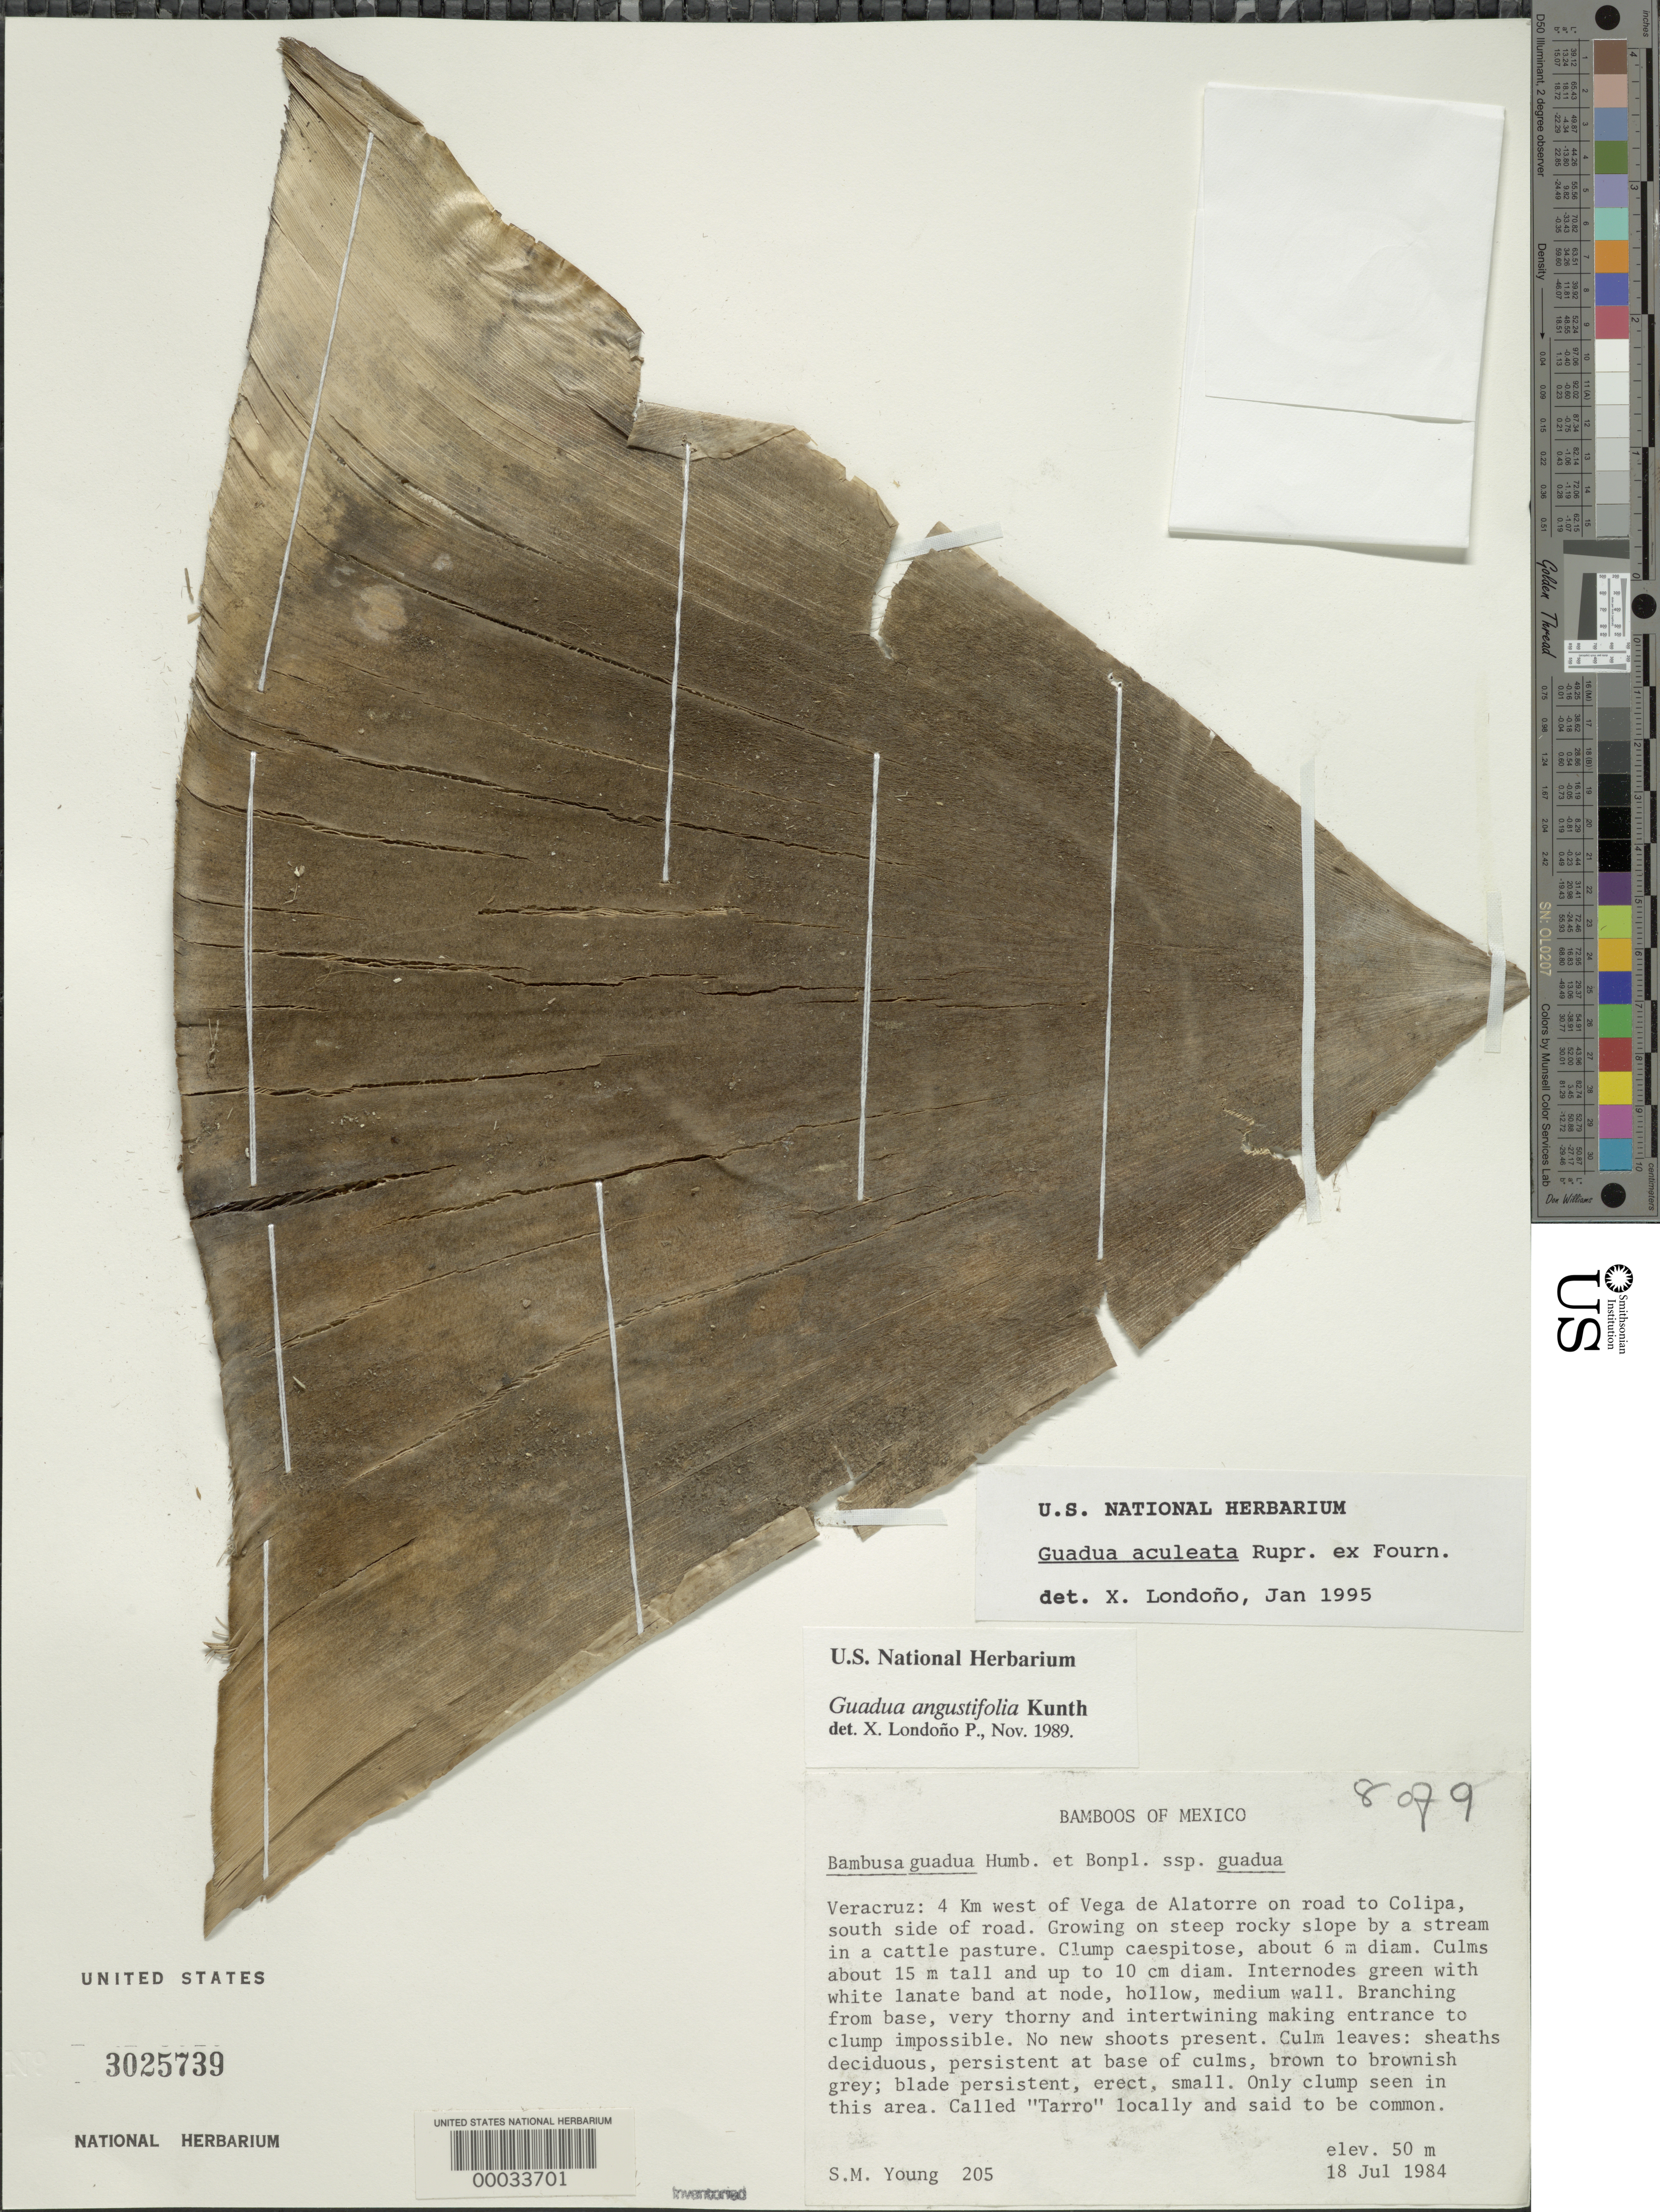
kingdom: Plantae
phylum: Tracheophyta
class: Liliopsida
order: Poales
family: Poaceae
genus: Guadua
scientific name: Guadua aculeata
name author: Rupr. ex E. Fourn.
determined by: Londoño, X., (TULV), Jardin Botanico "Juan Maria Cespedes"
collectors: S. Young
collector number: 205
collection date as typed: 18 Jul 1984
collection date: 1984-07-18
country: Mexico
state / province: Veracruz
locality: Vega de alatorre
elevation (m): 50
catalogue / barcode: US 3025739